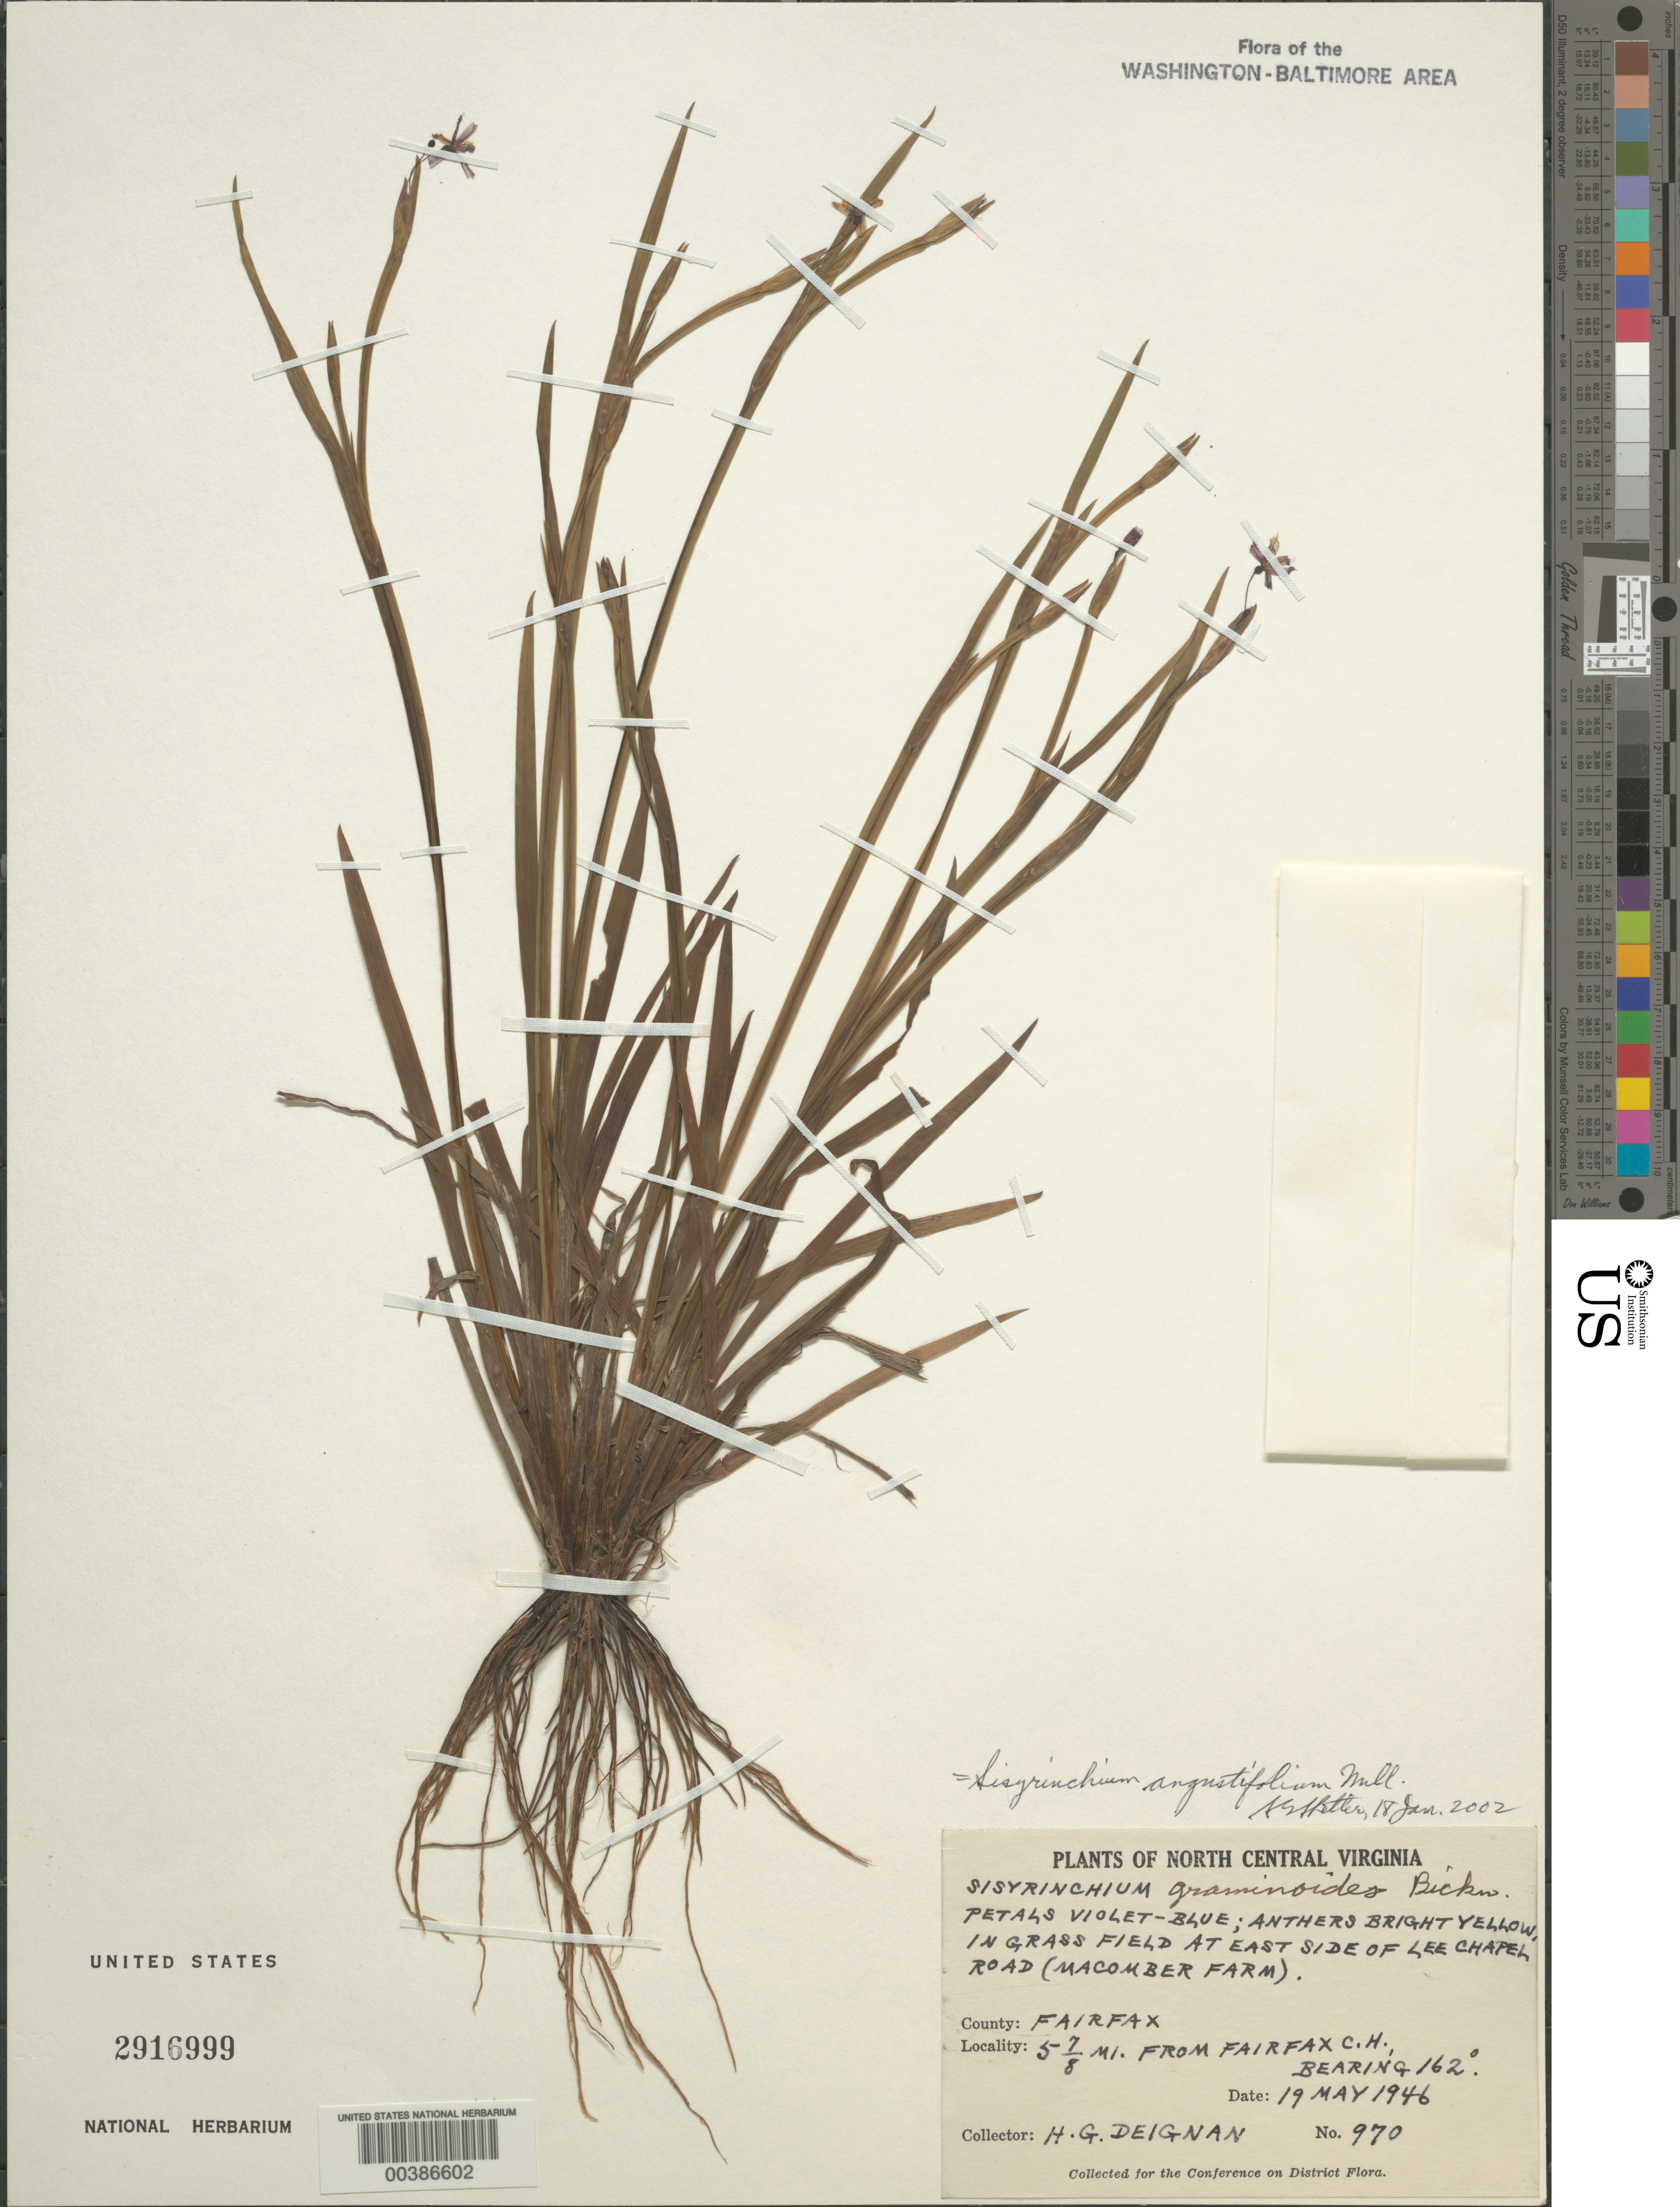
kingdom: Plantae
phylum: Tracheophyta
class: Liliopsida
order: Asparagales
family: Iridaceae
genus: Sisyrinchium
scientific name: Sisyrinchium angustifolium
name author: Mill.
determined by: Marchand, D.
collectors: H. Deignan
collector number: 970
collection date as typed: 19 May 1946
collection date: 1946-05-19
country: United States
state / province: Virginia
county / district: Fairfax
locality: Macomber Farm, east side of Lee Chapel Road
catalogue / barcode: US 2916999